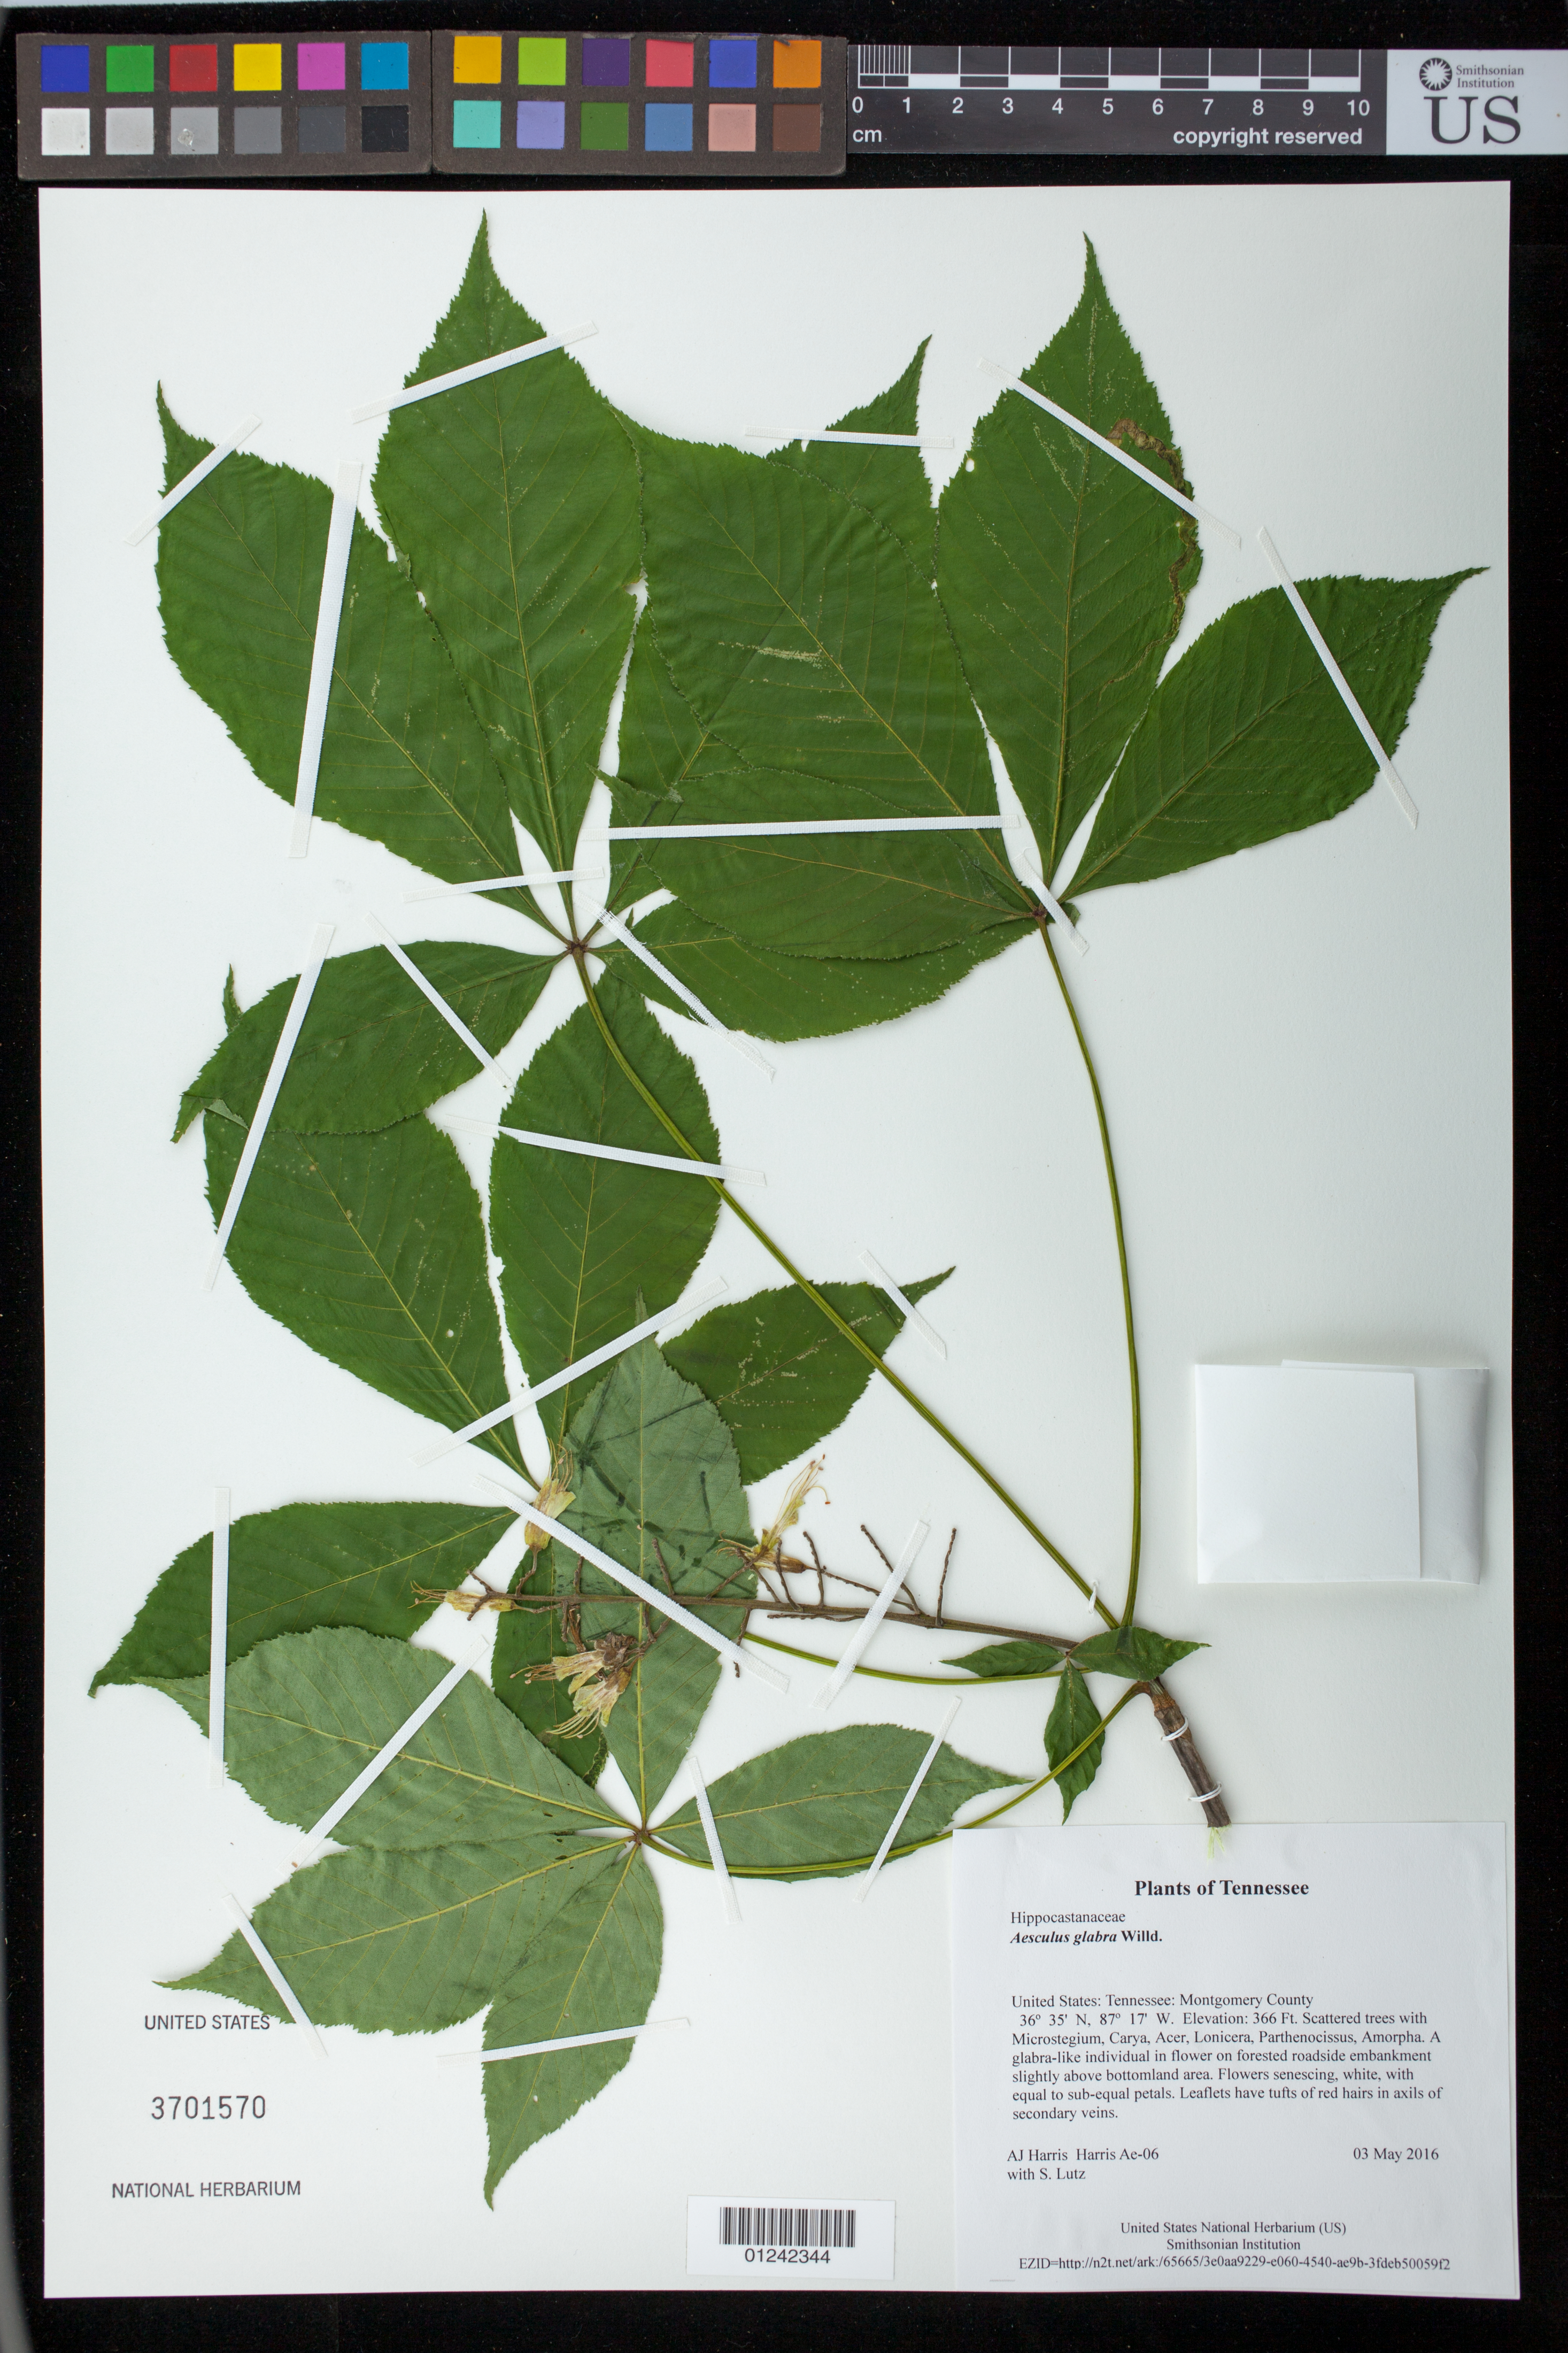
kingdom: Plantae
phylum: Tracheophyta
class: Magnoliopsida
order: Sapindales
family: Sapindaceae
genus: Aesculus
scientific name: Aesculus glabra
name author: Willd.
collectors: A. J. Harris & S. Lutz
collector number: Harris Ae-06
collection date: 2016-05-03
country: United States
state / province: Tennessee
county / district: Montgomery County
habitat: Scattered trees with Microstegium, Carya, Acer, Lonicera, Parthenocissus, Amorpha.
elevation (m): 112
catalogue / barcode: US 3701570